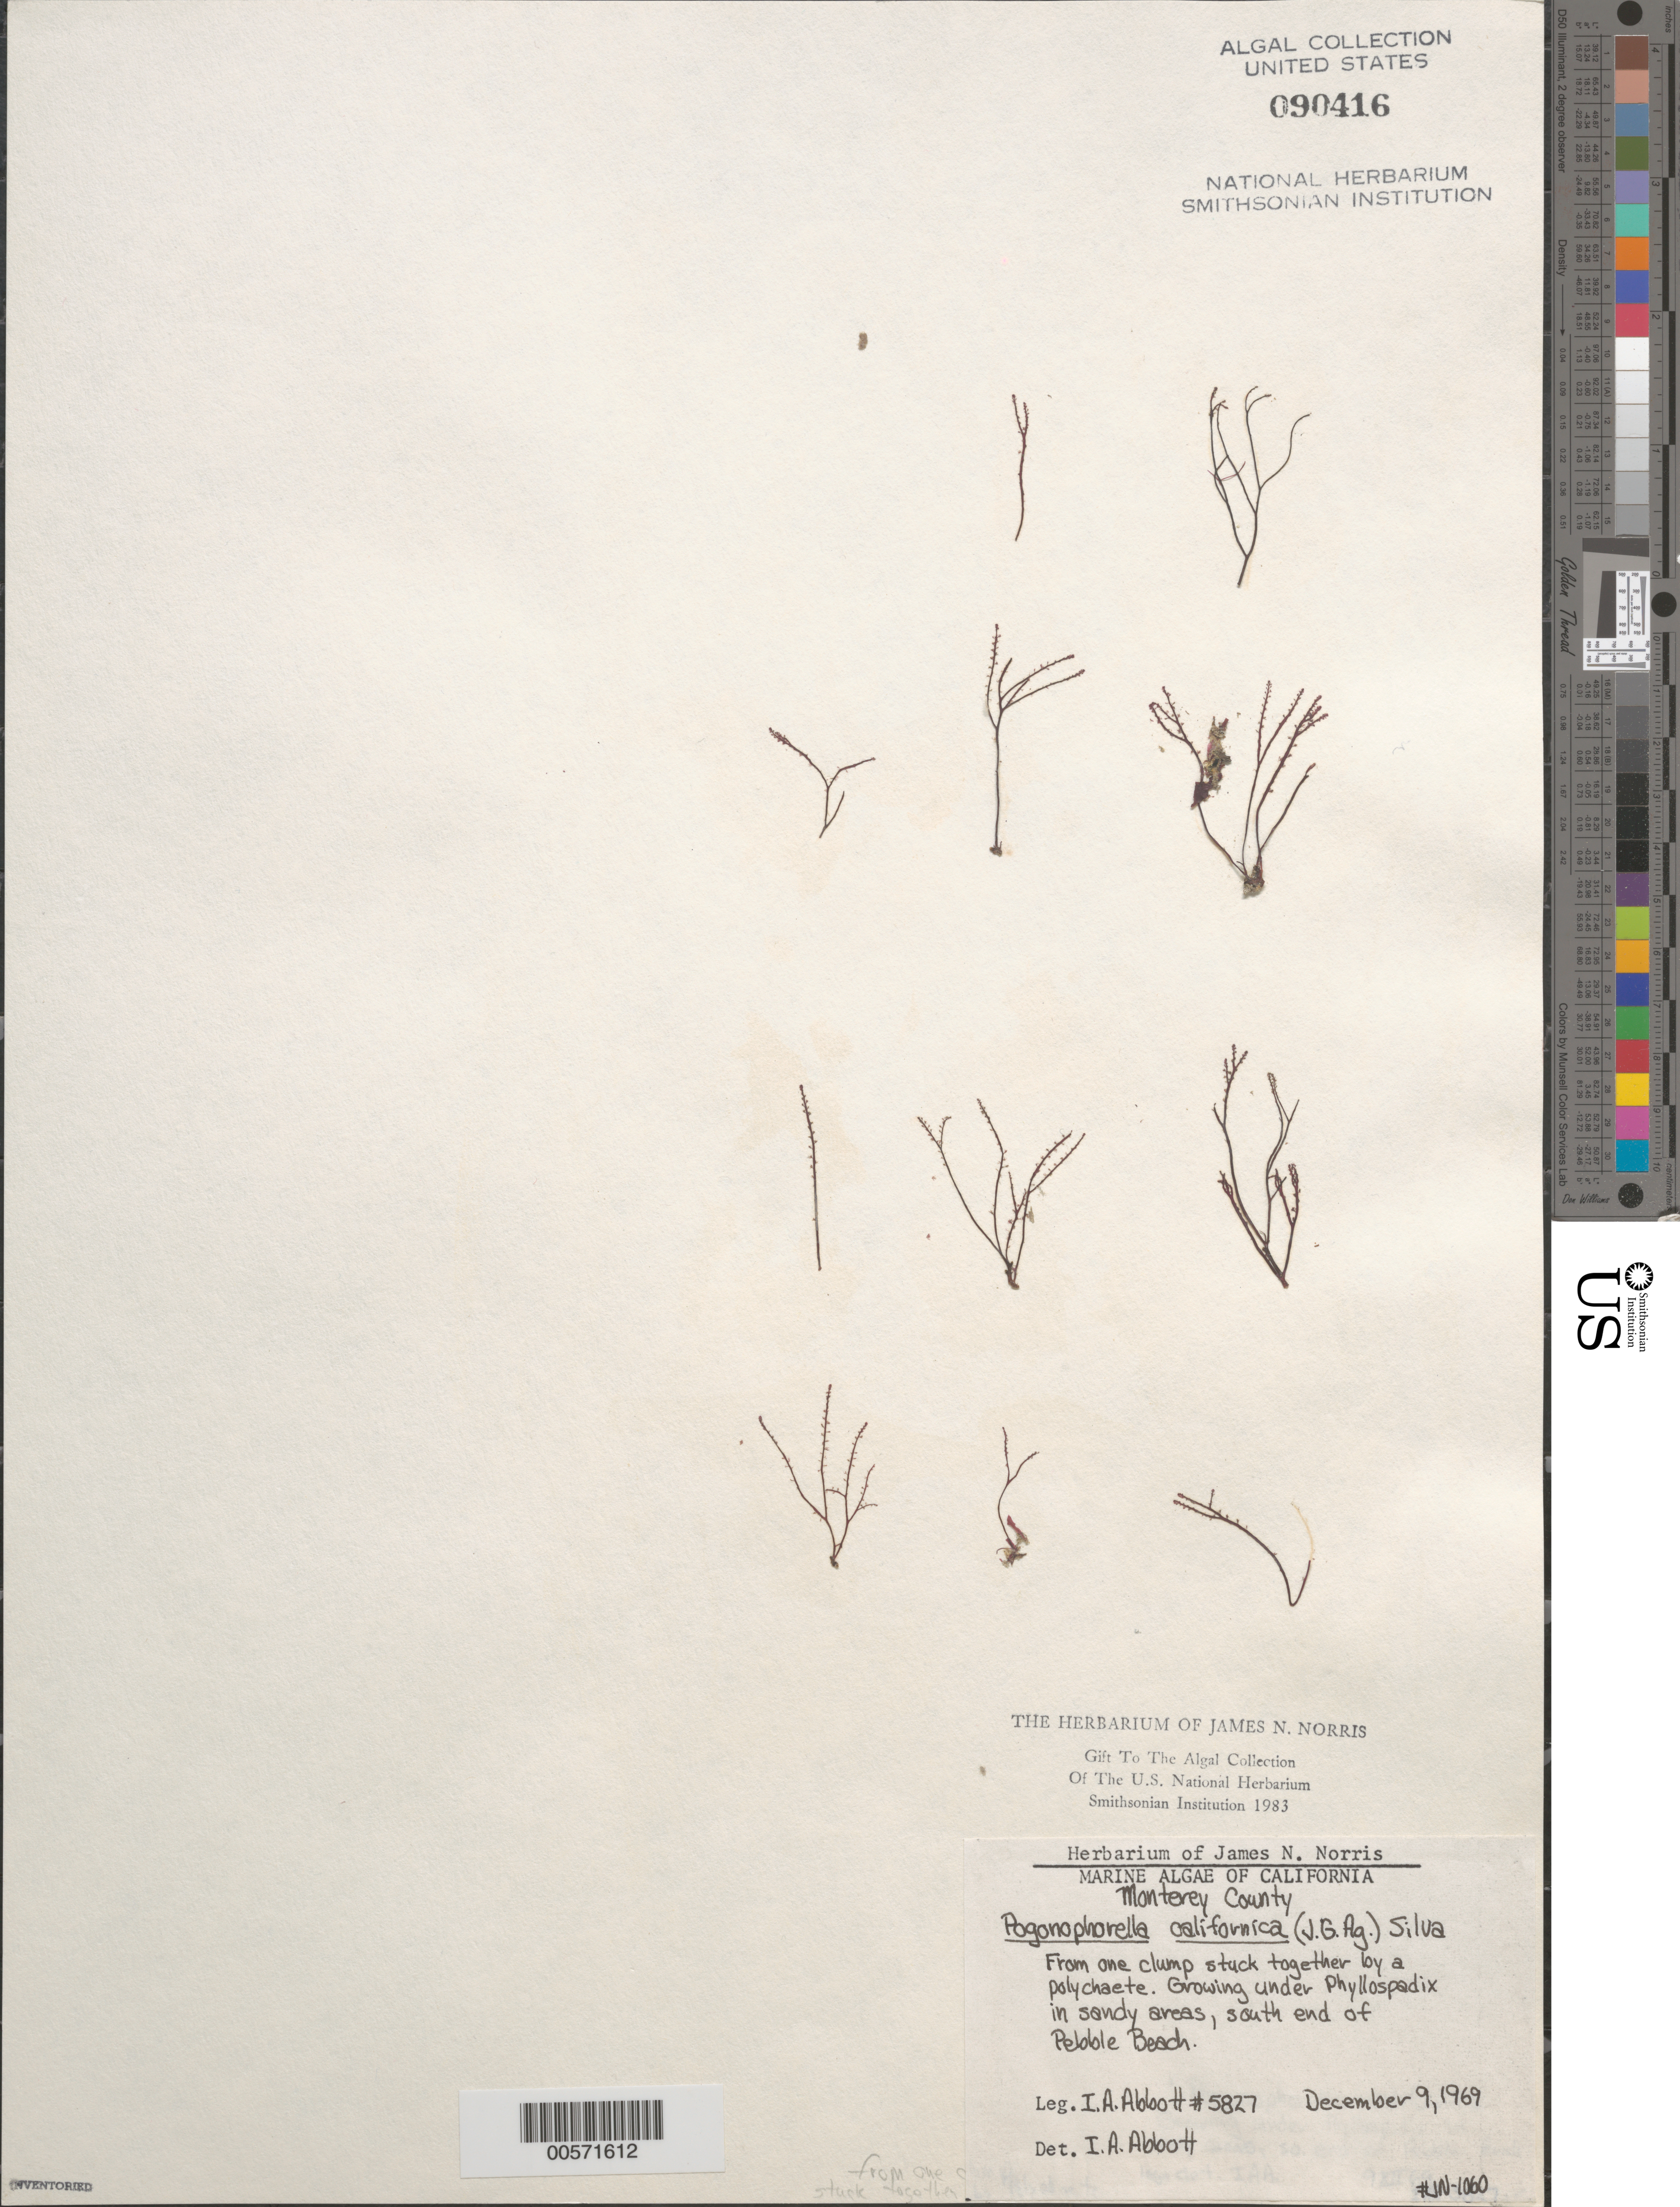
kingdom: Plantae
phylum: Rhodophyta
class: Florideophyceae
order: Ceramiales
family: Dasyaceae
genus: Dasya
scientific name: Dasya binghamiae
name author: A.J.K. Millar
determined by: Algae name updating Project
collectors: I. A. Abbott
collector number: JN-1060 & IAA 5827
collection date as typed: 09 Dec 1969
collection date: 1969-12-09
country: United States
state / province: California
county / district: Monterey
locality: Pebble Beach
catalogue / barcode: US 90416